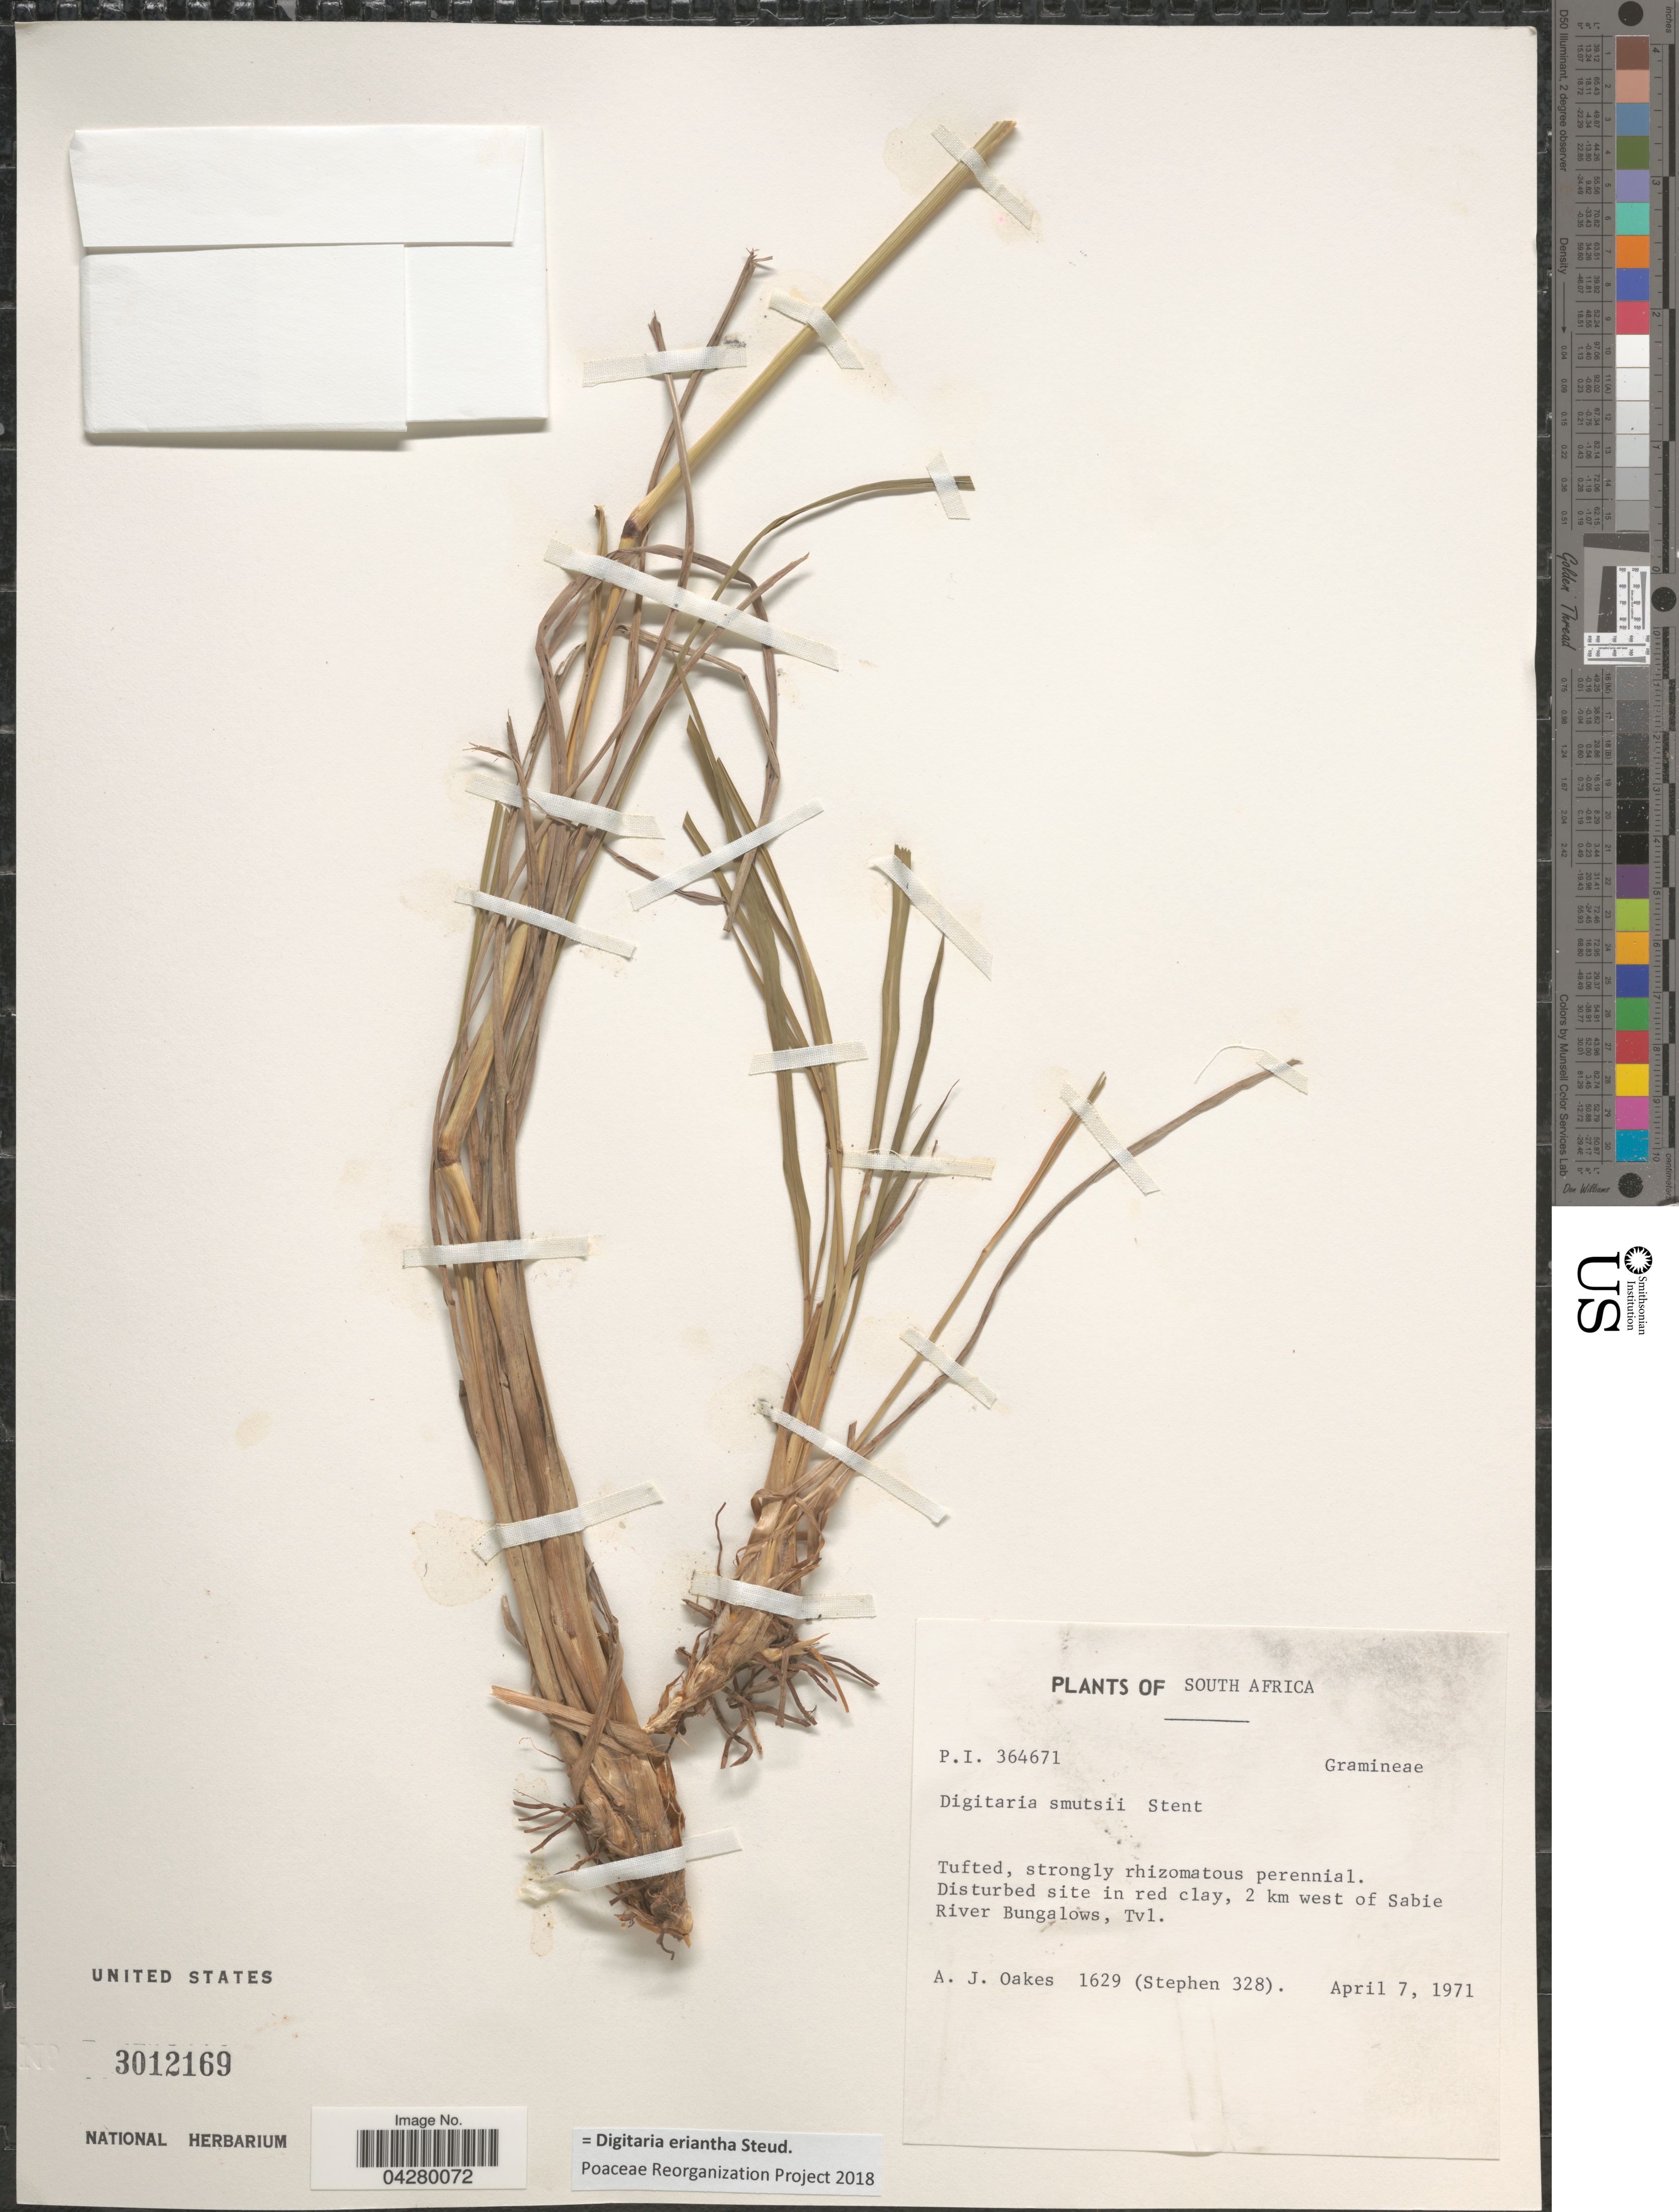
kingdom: Plantae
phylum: Tracheophyta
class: Liliopsida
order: Poales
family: Poaceae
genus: Digitaria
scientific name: Digitaria eriantha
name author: Steud.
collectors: A. Oakes & Stephen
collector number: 1629/328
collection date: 1971-04-07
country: South Africa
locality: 2 km west of Sabie River Bungalows, Tvl.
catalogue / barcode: US 3012169